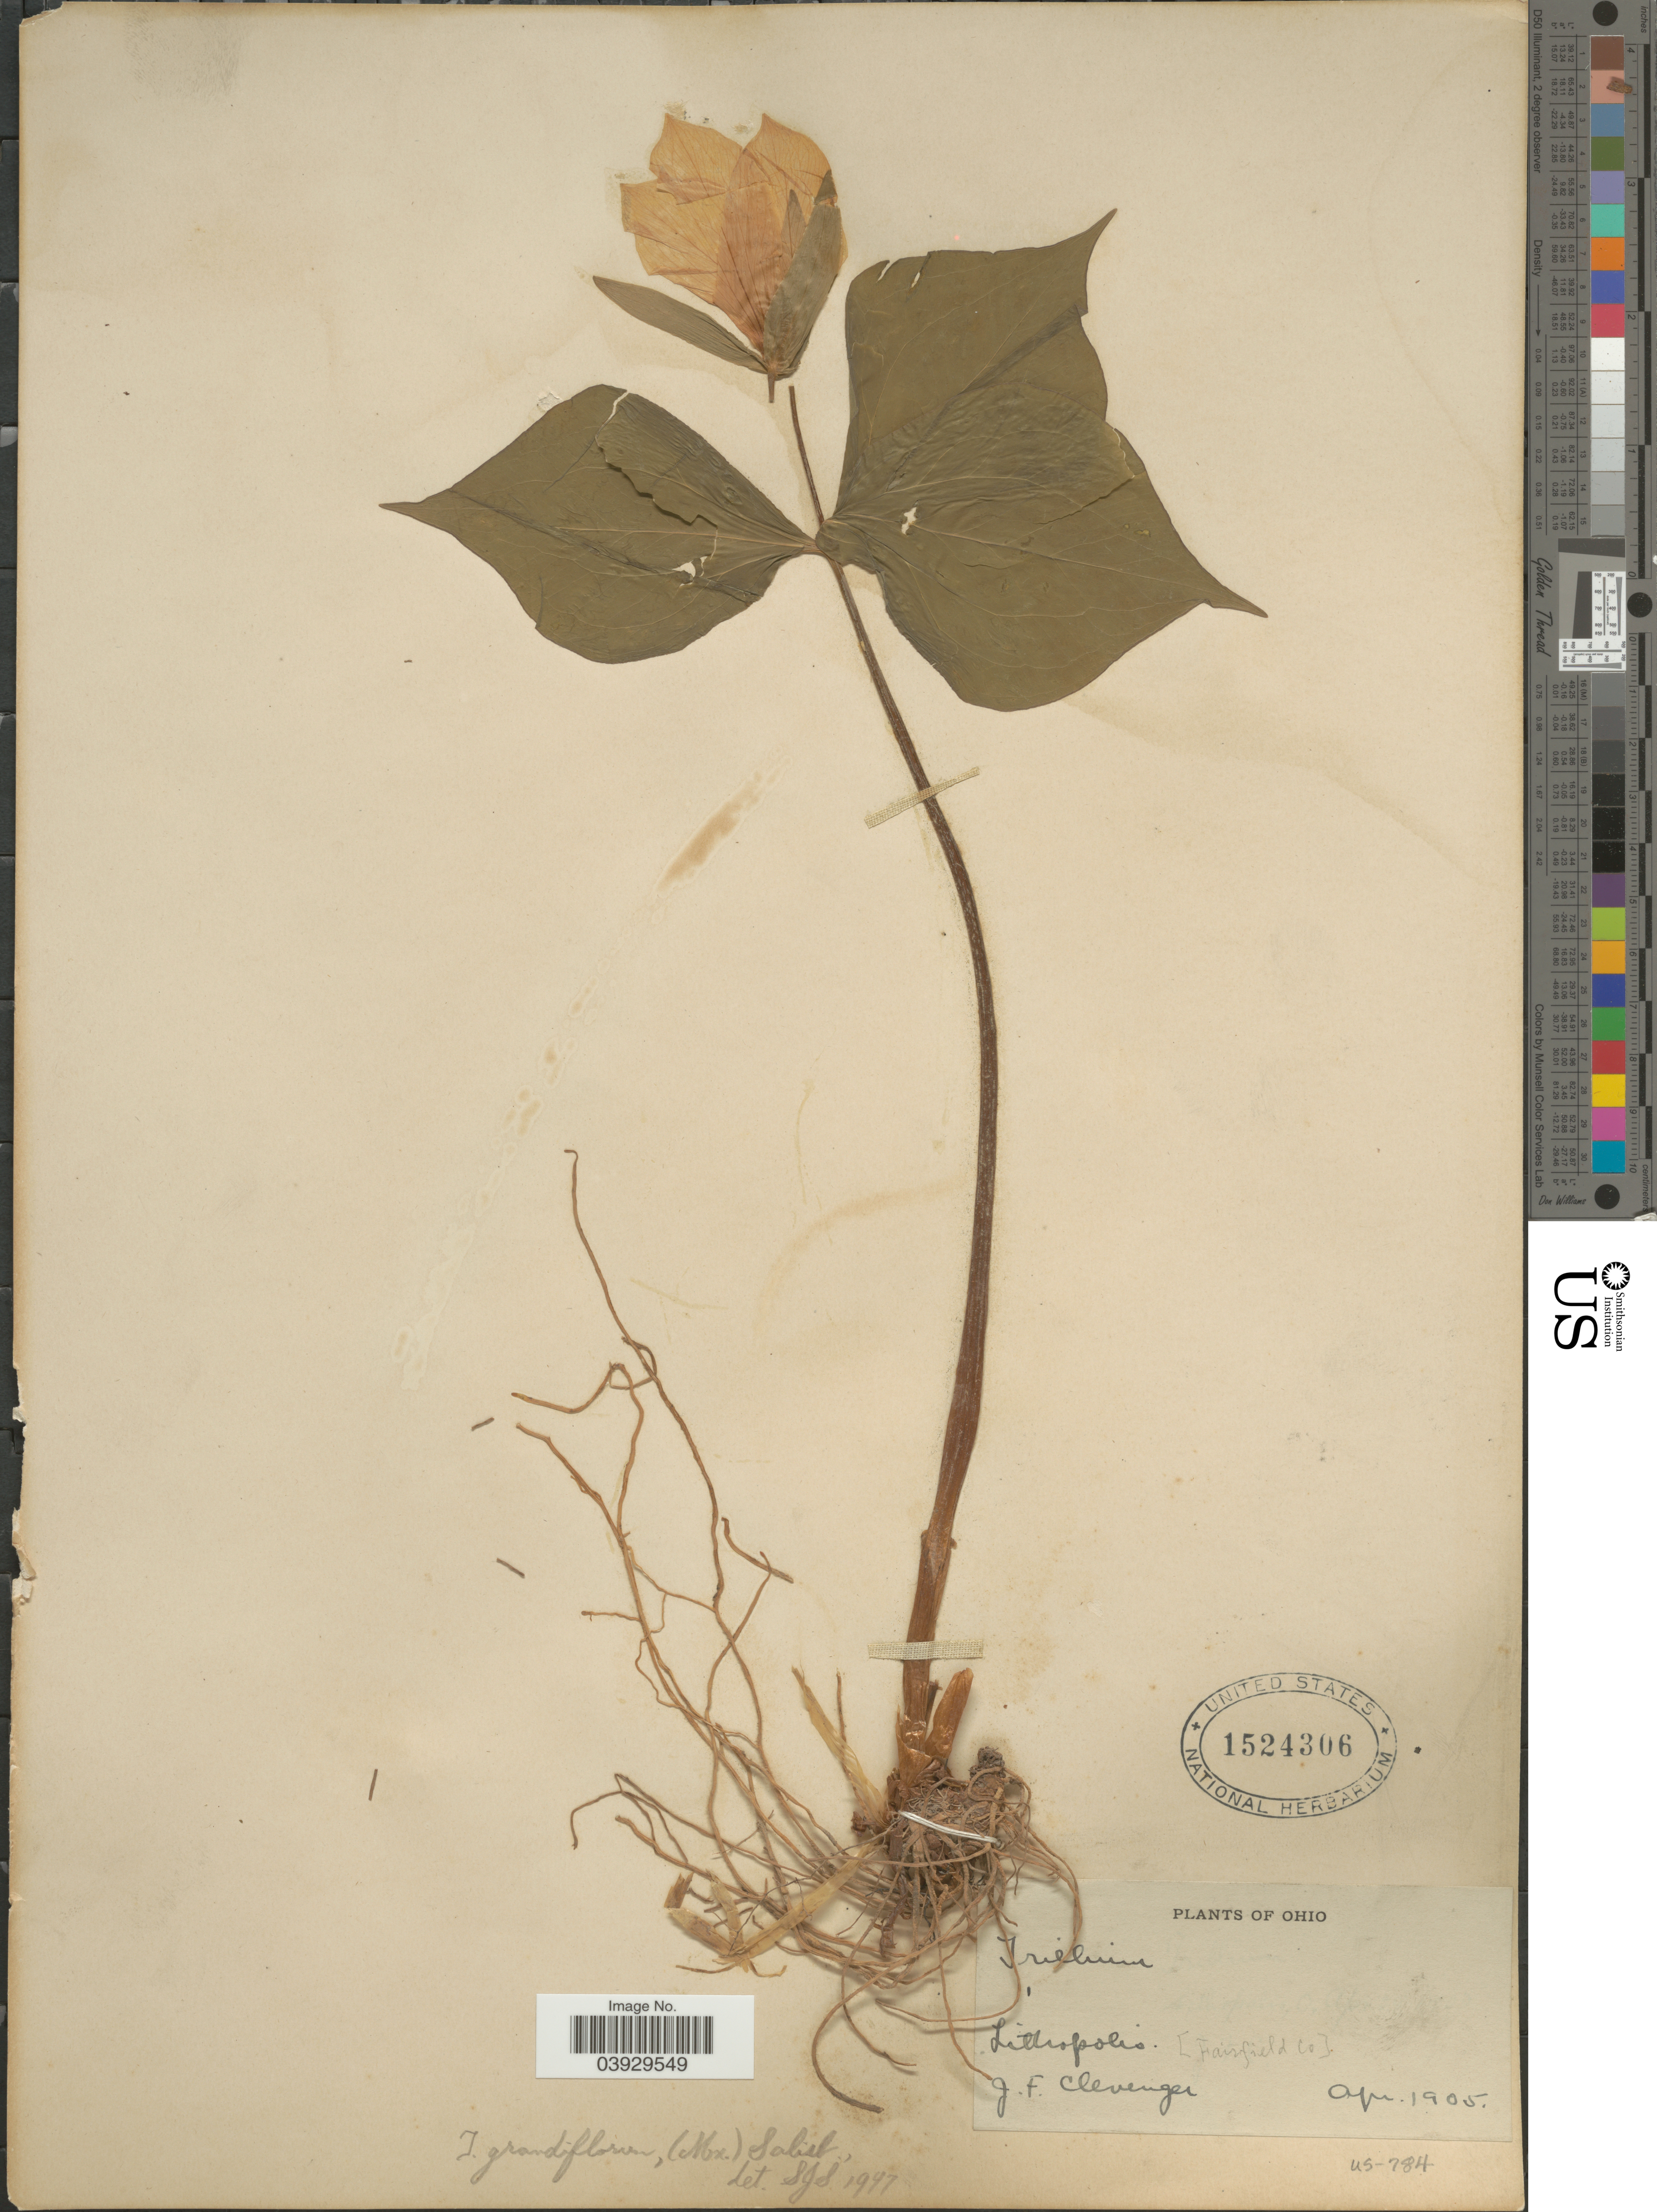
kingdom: Plantae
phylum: Tracheophyta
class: Liliopsida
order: Liliales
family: Melanthiaceae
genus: Trillium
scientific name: Trillium grandiflorum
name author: (Michx.) Salisb.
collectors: J. F. Clevenger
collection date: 1905-04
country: United States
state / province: Ohio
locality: Lithopolis. [Fairfield Co].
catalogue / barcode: US 1524306